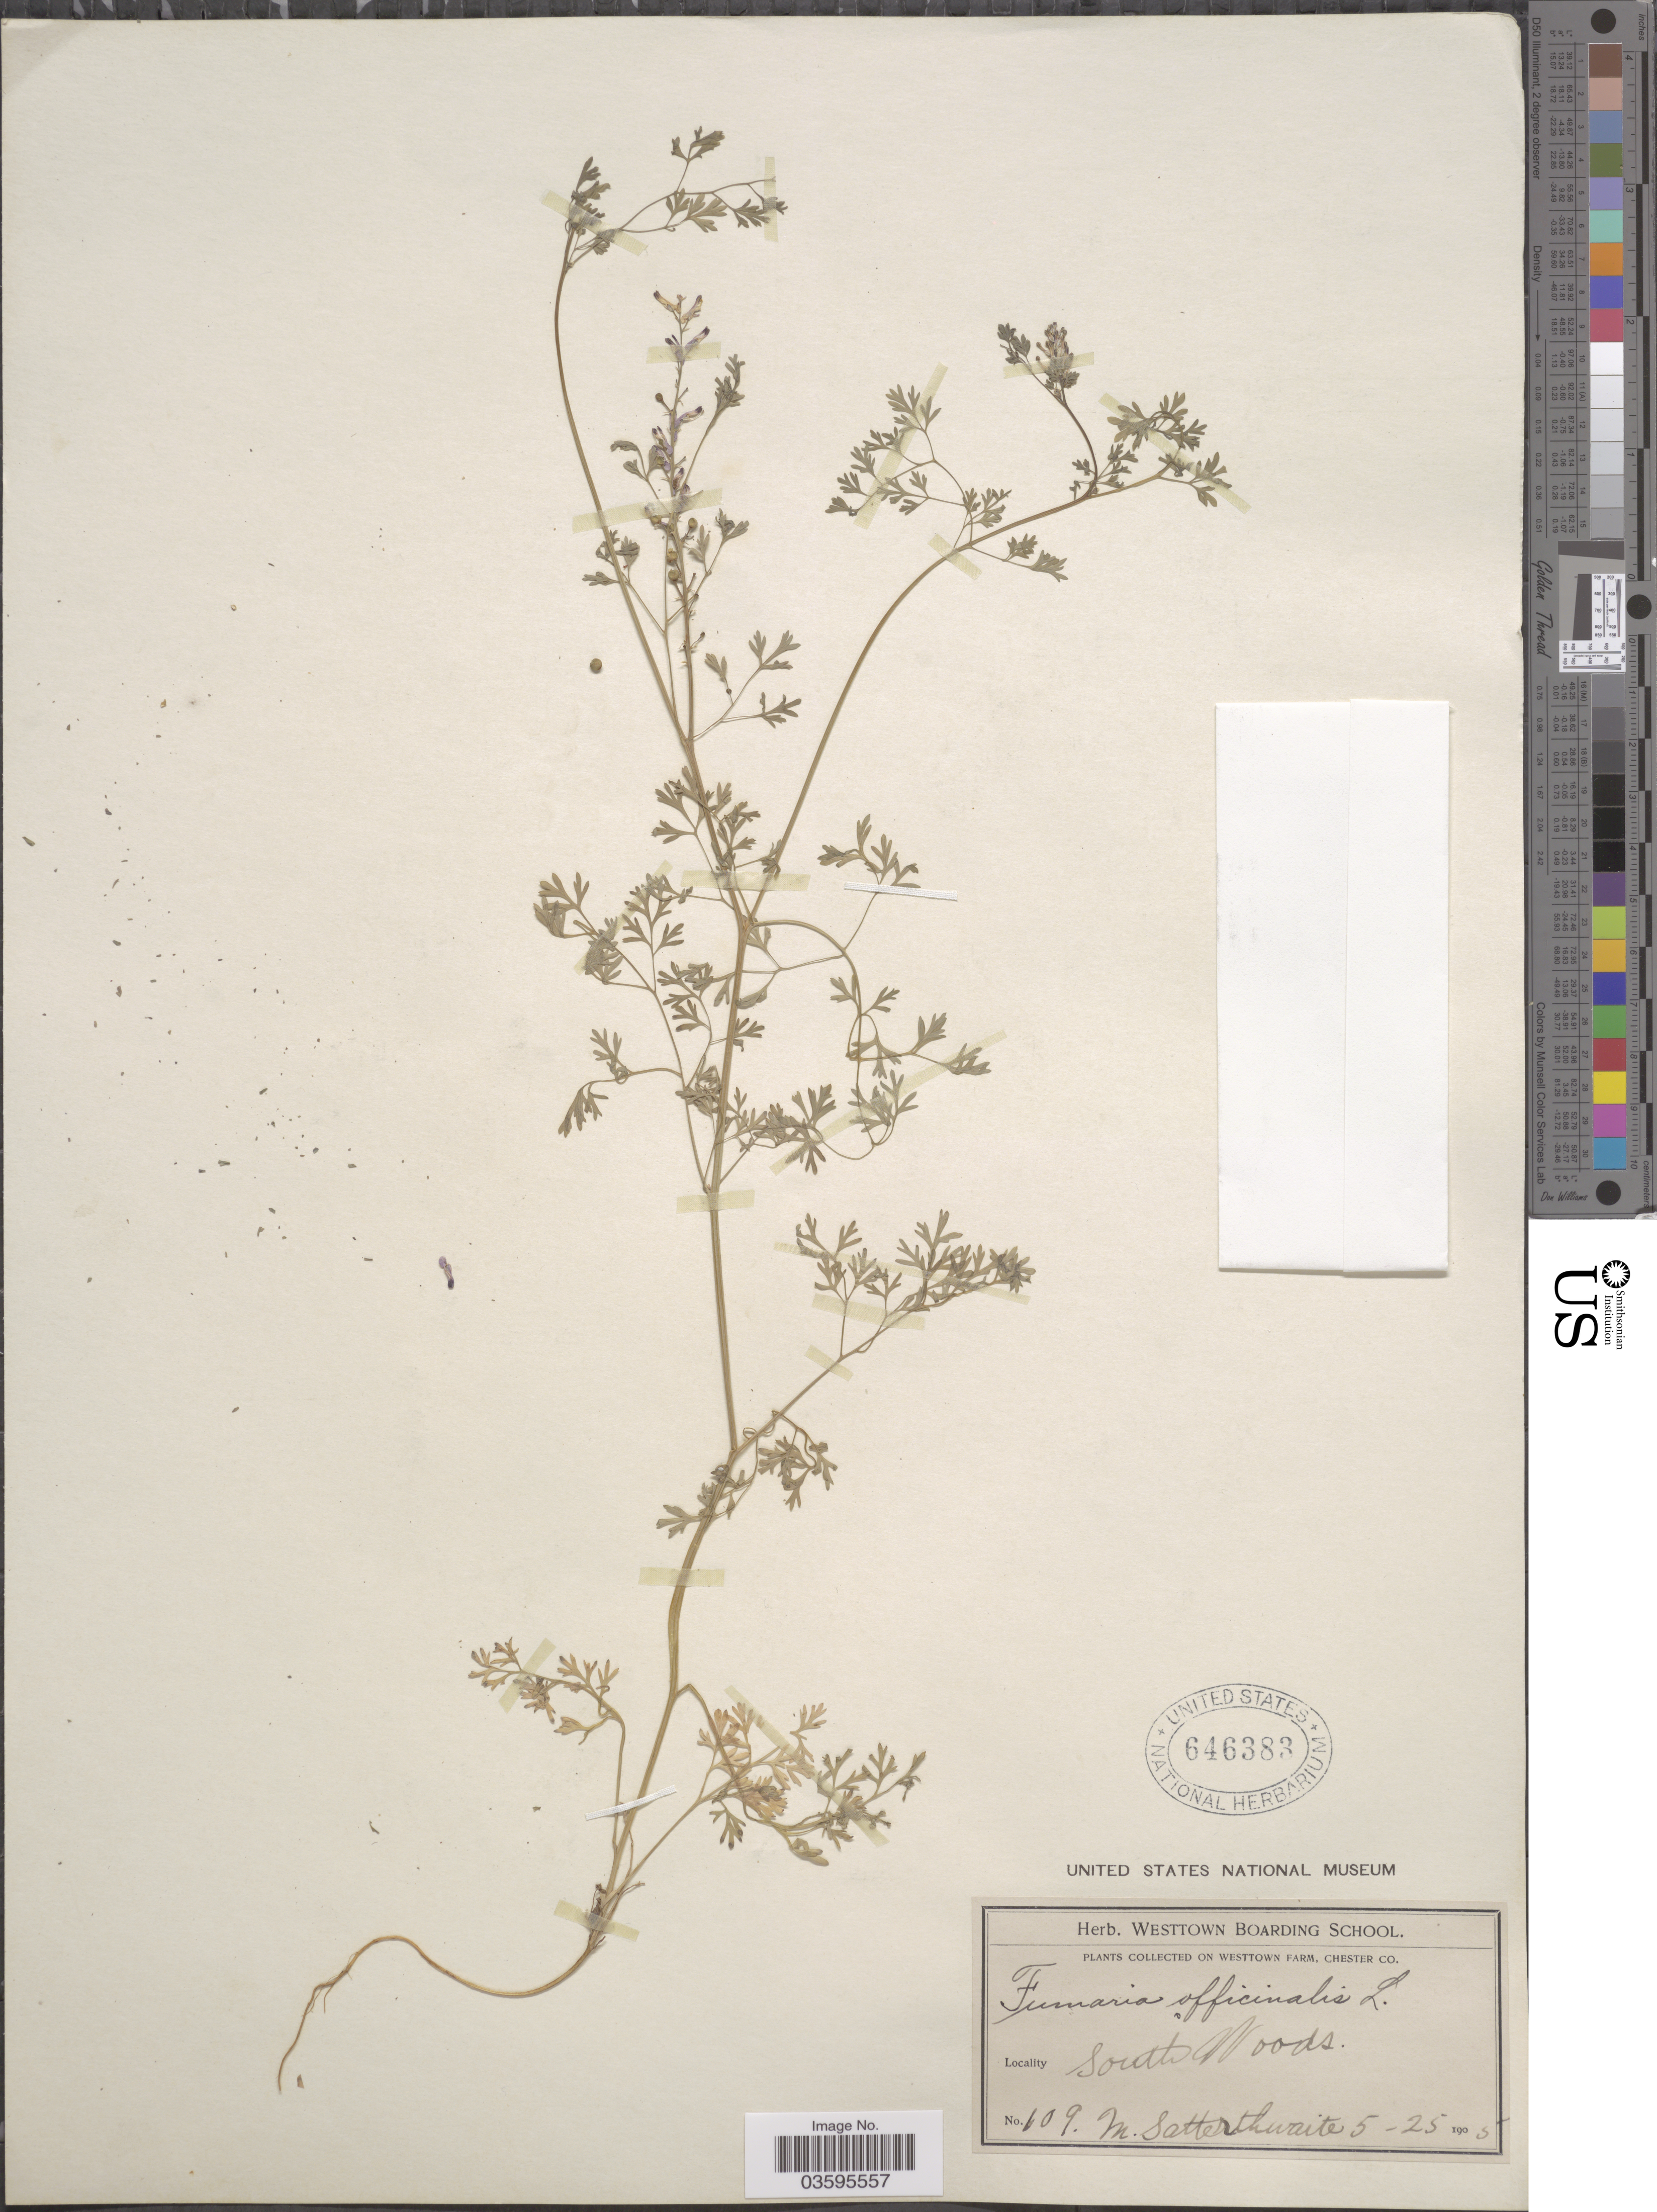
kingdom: Plantae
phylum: Tracheophyta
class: Magnoliopsida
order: Ranunculales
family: Papaveraceae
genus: Fumaria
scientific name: Fumaria officinalis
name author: L.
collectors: M. Satterthwaite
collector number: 109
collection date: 1905-05-25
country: United States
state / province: Pennsylvania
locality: Westtown Farm, Chester Co. South Woods.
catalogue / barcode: US 646383